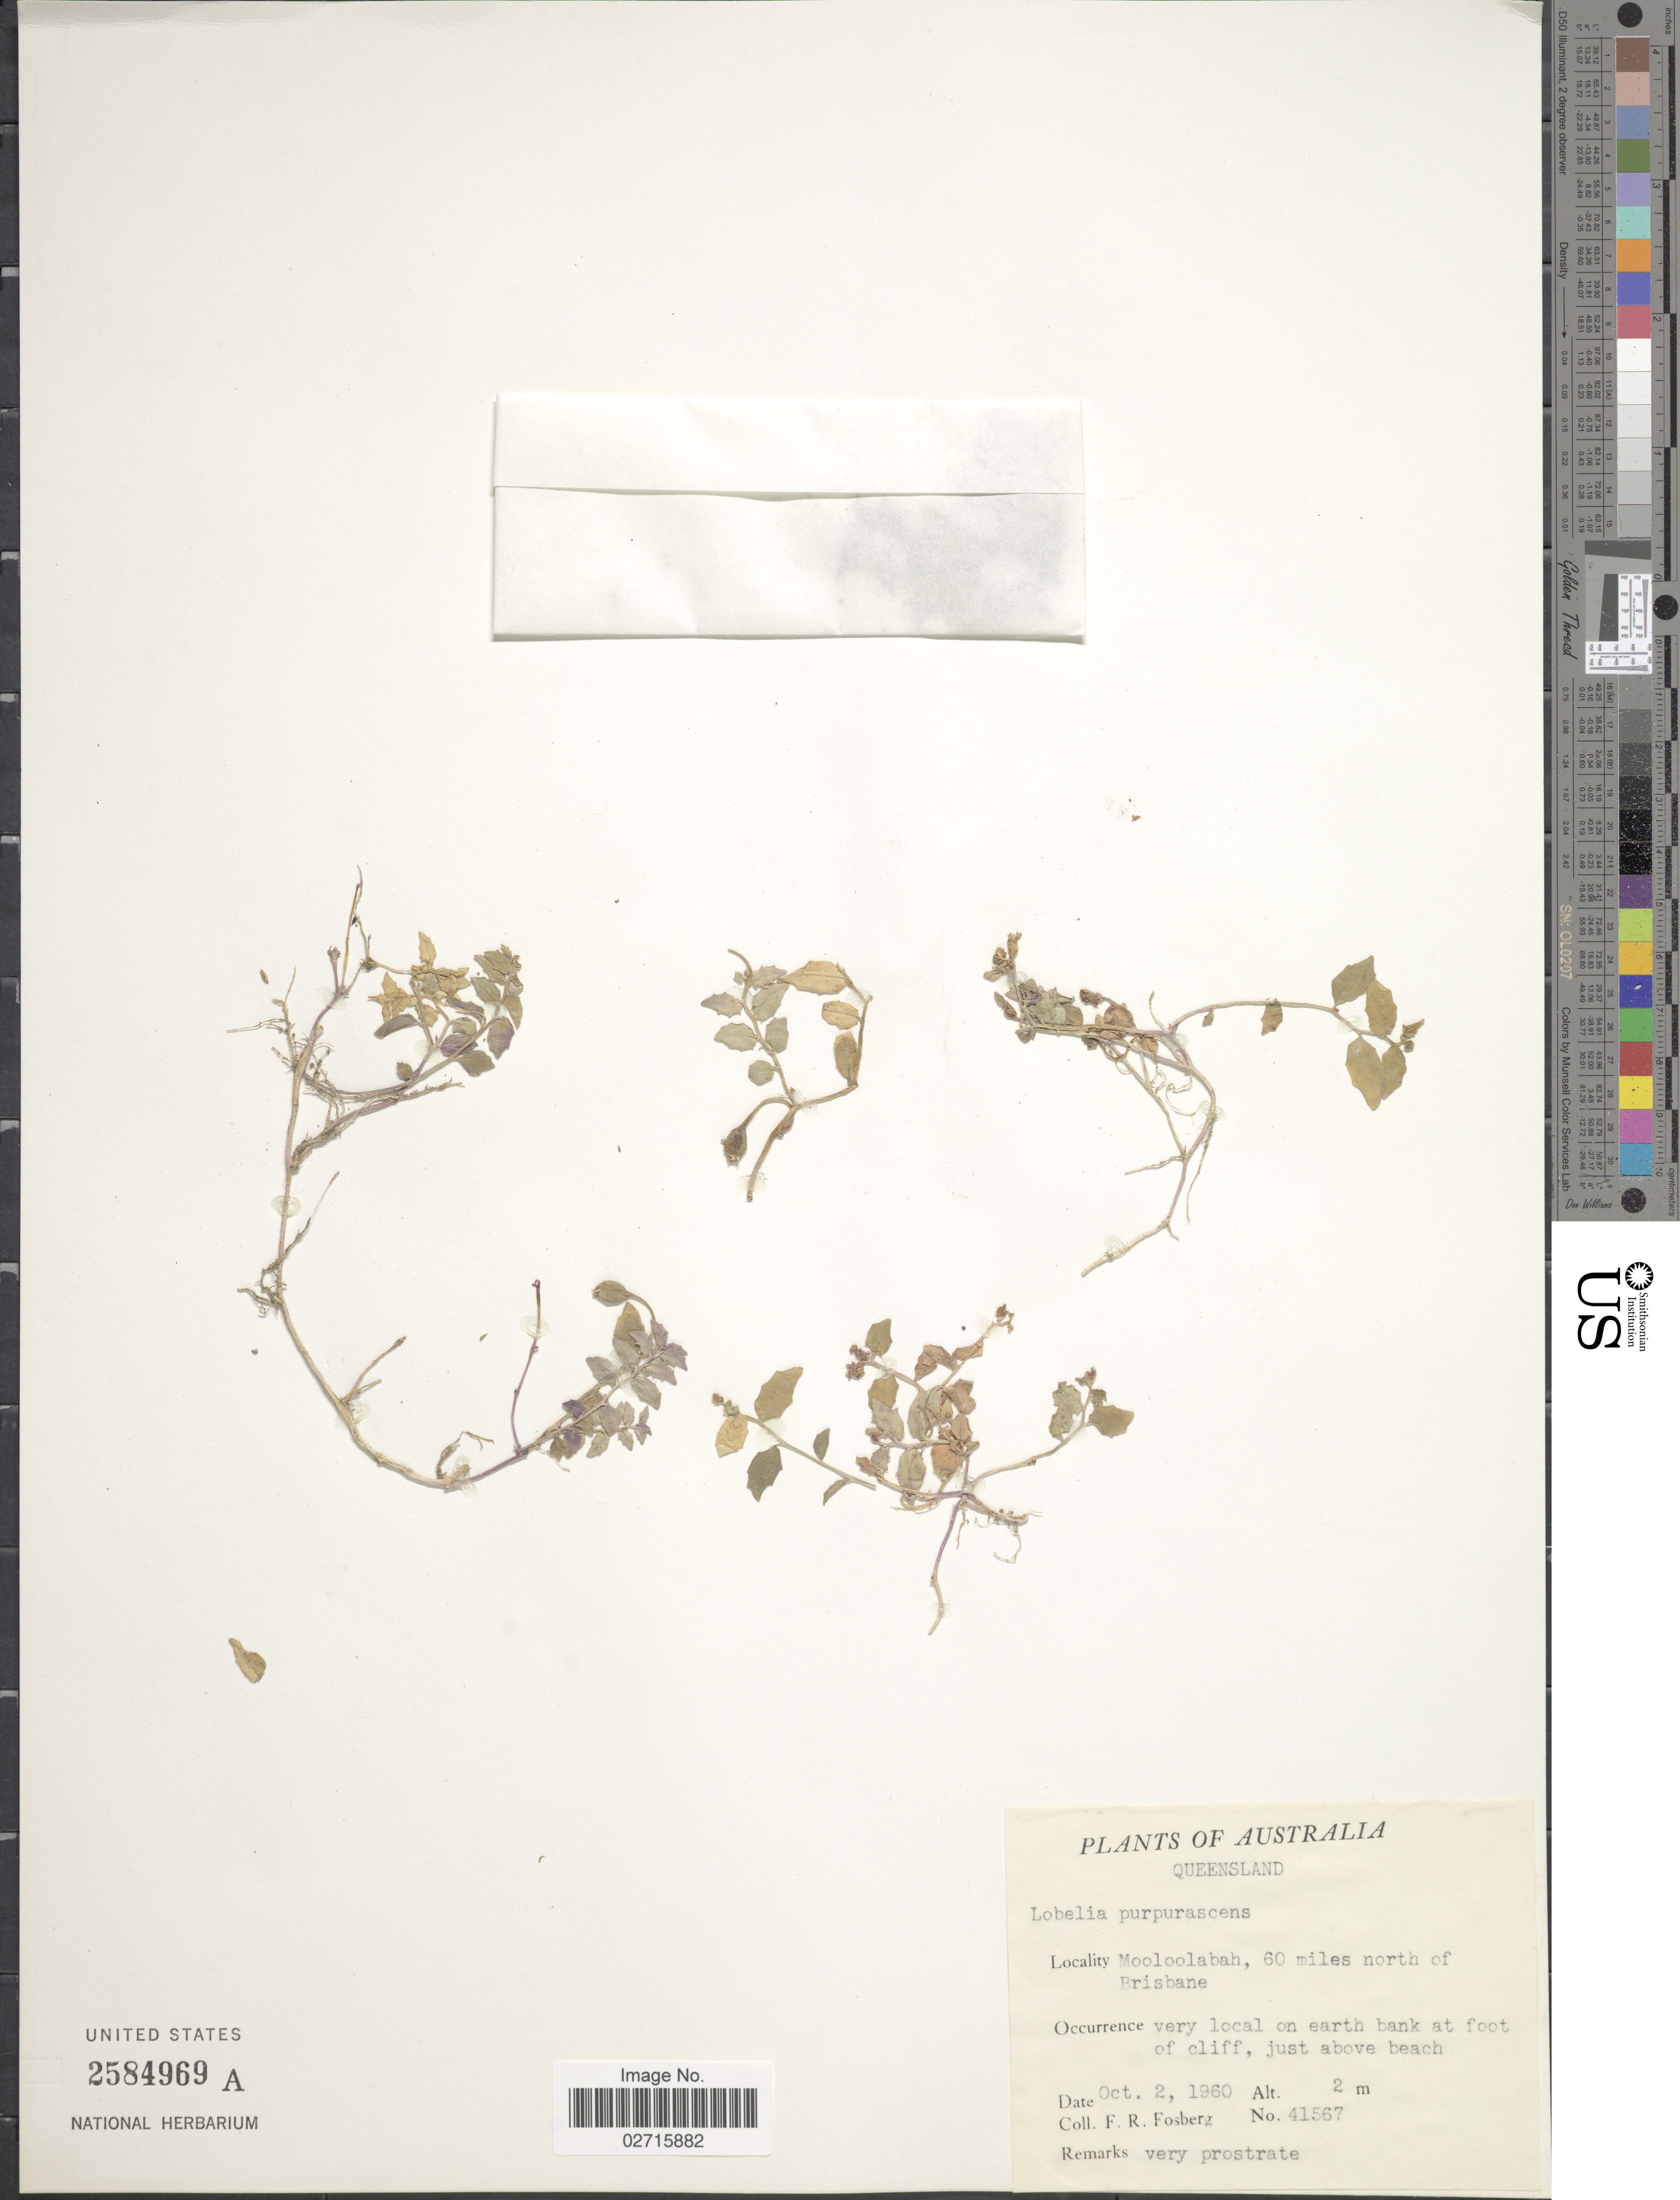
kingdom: Plantae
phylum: Tracheophyta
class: Magnoliopsida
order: Asterales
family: Campanulaceae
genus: Lobelia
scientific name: Lobelia purpurascens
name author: R. Br.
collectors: F. R. Fosberg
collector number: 41567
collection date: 1960-10-02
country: Australia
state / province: Queensland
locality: Mooloolabah, 60 miles north of Brisbane, very local, on earth bank at foot of cliff, just above beach.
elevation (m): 2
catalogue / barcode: US 2584969A